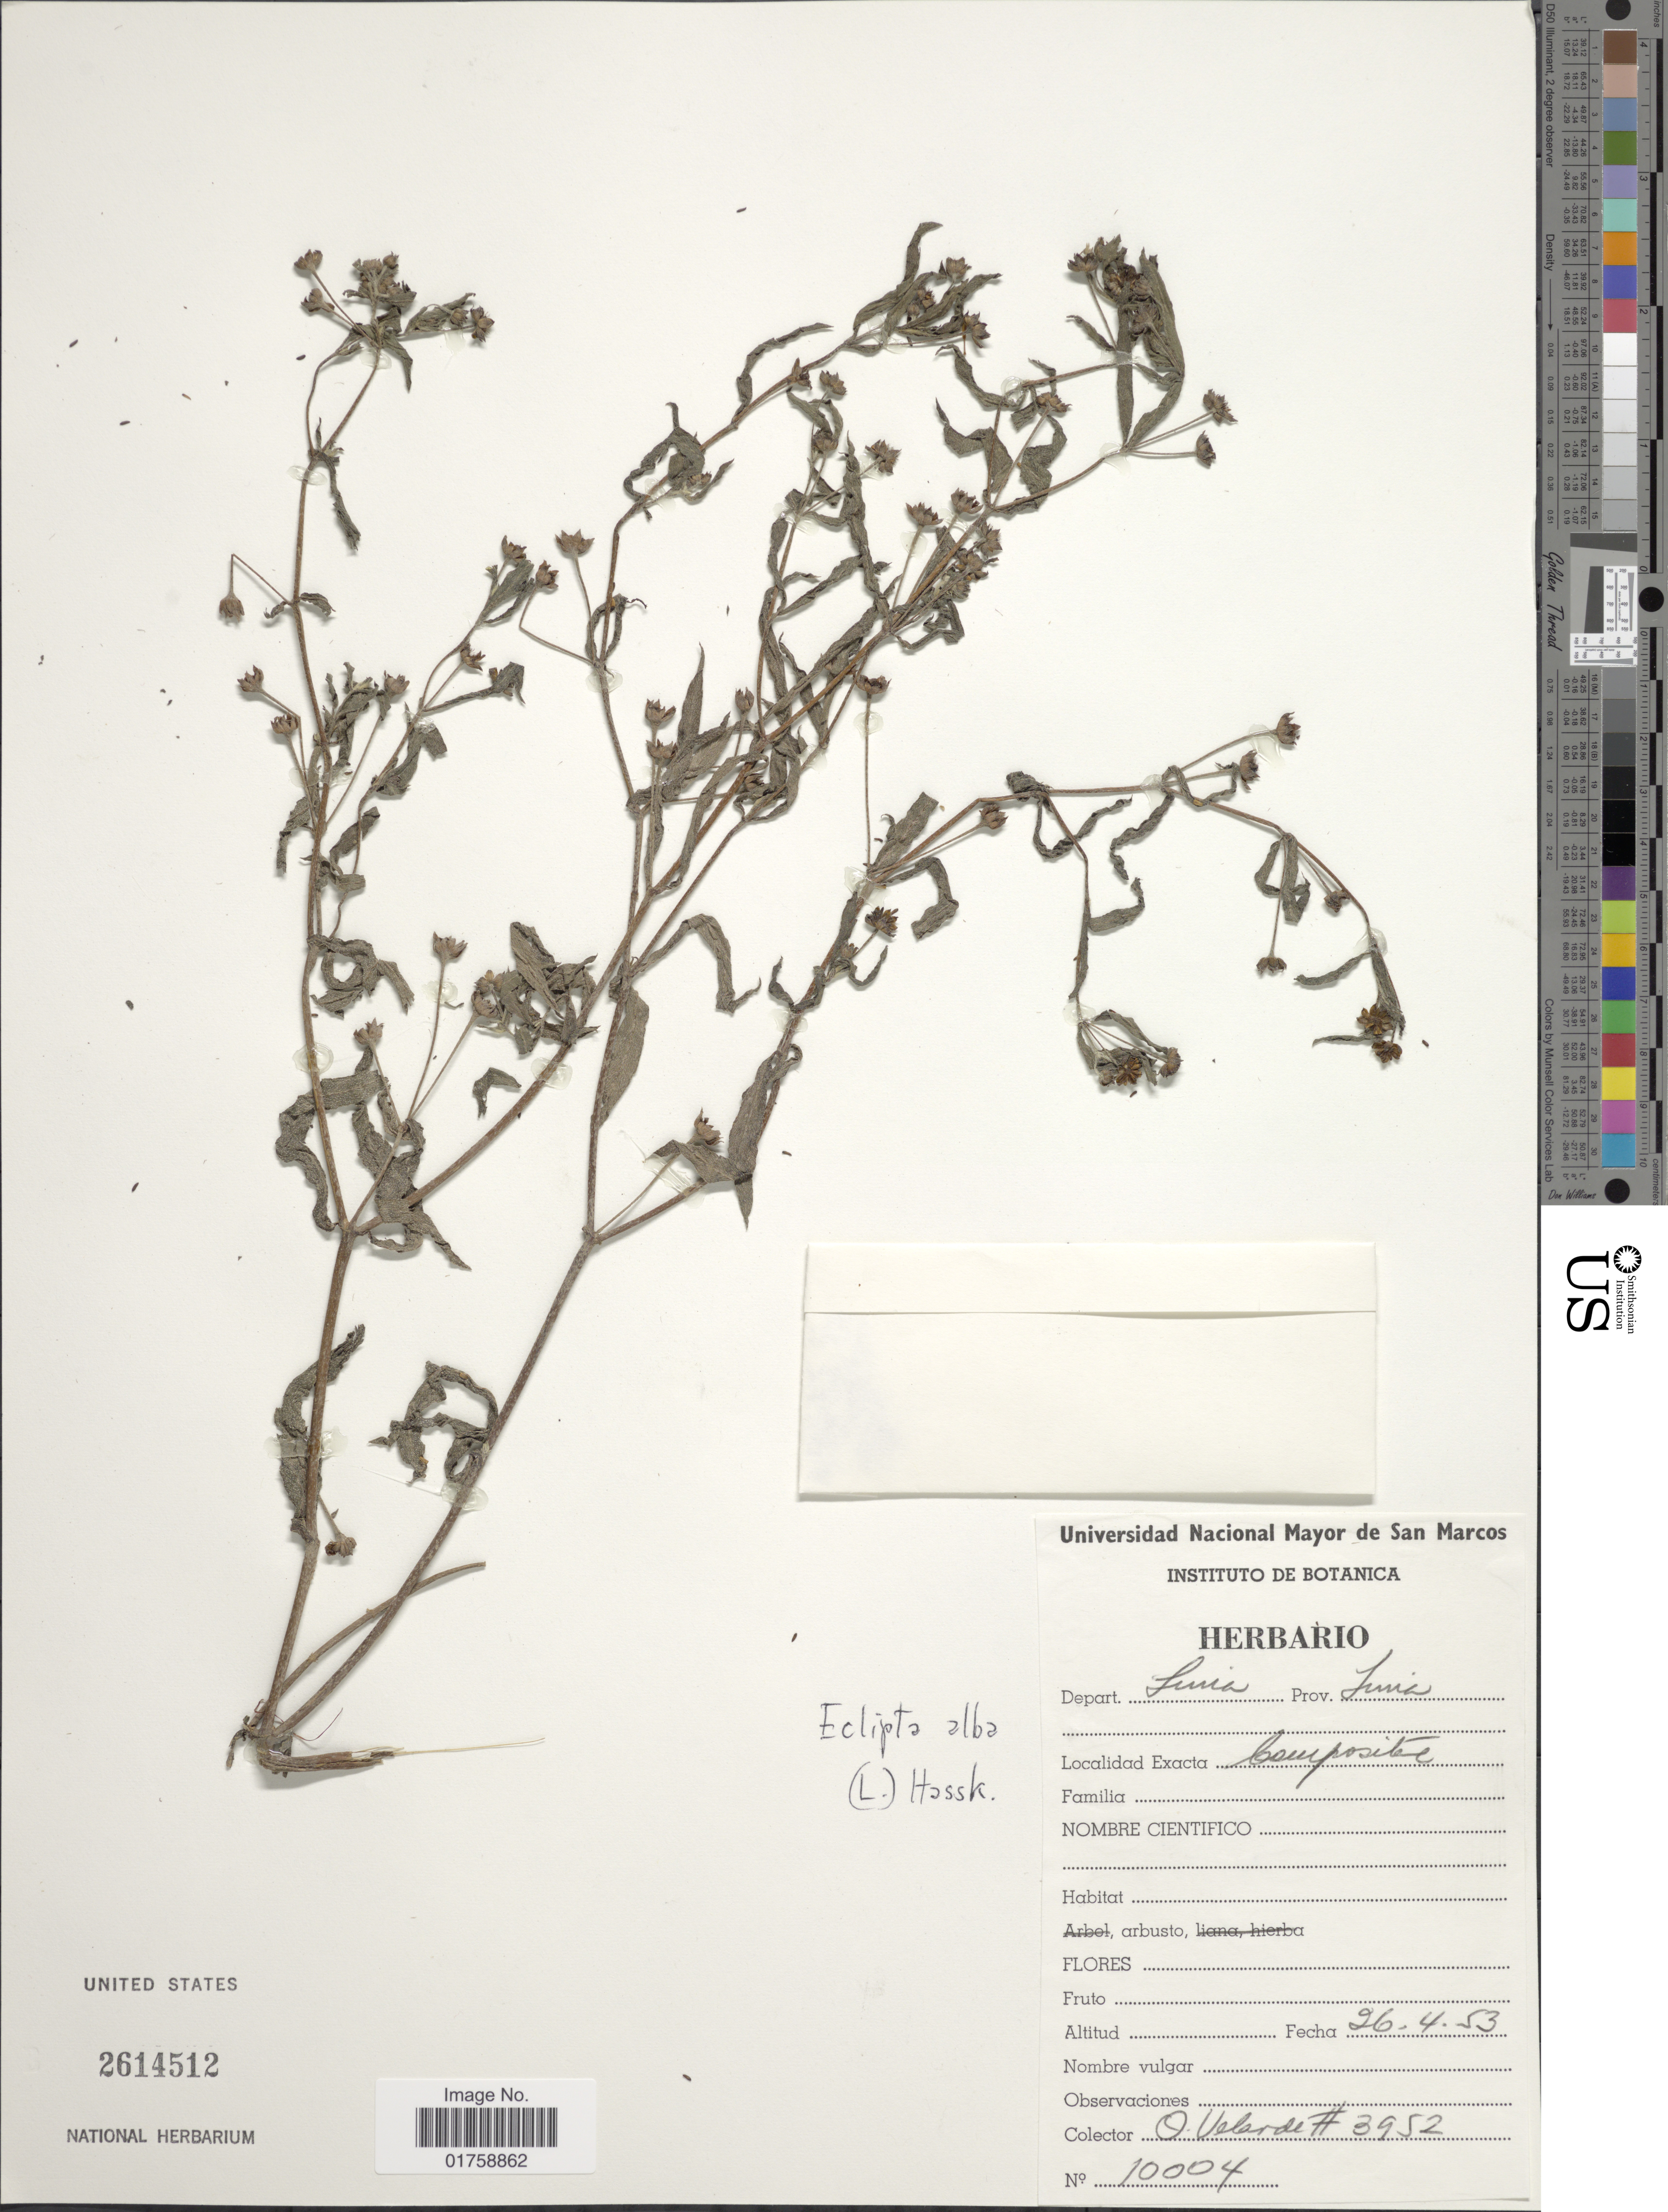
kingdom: Plantae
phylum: Tracheophyta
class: Magnoliopsida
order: Asterales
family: Asteraceae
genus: Eclipta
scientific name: Eclipta alba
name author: (L.) Hassk.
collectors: O. Velarde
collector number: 3592/10004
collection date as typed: Transcribed d/m/y: 26/4/53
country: Peru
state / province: Lima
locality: Depart. Lima, Prov. Lima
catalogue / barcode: US 2614512